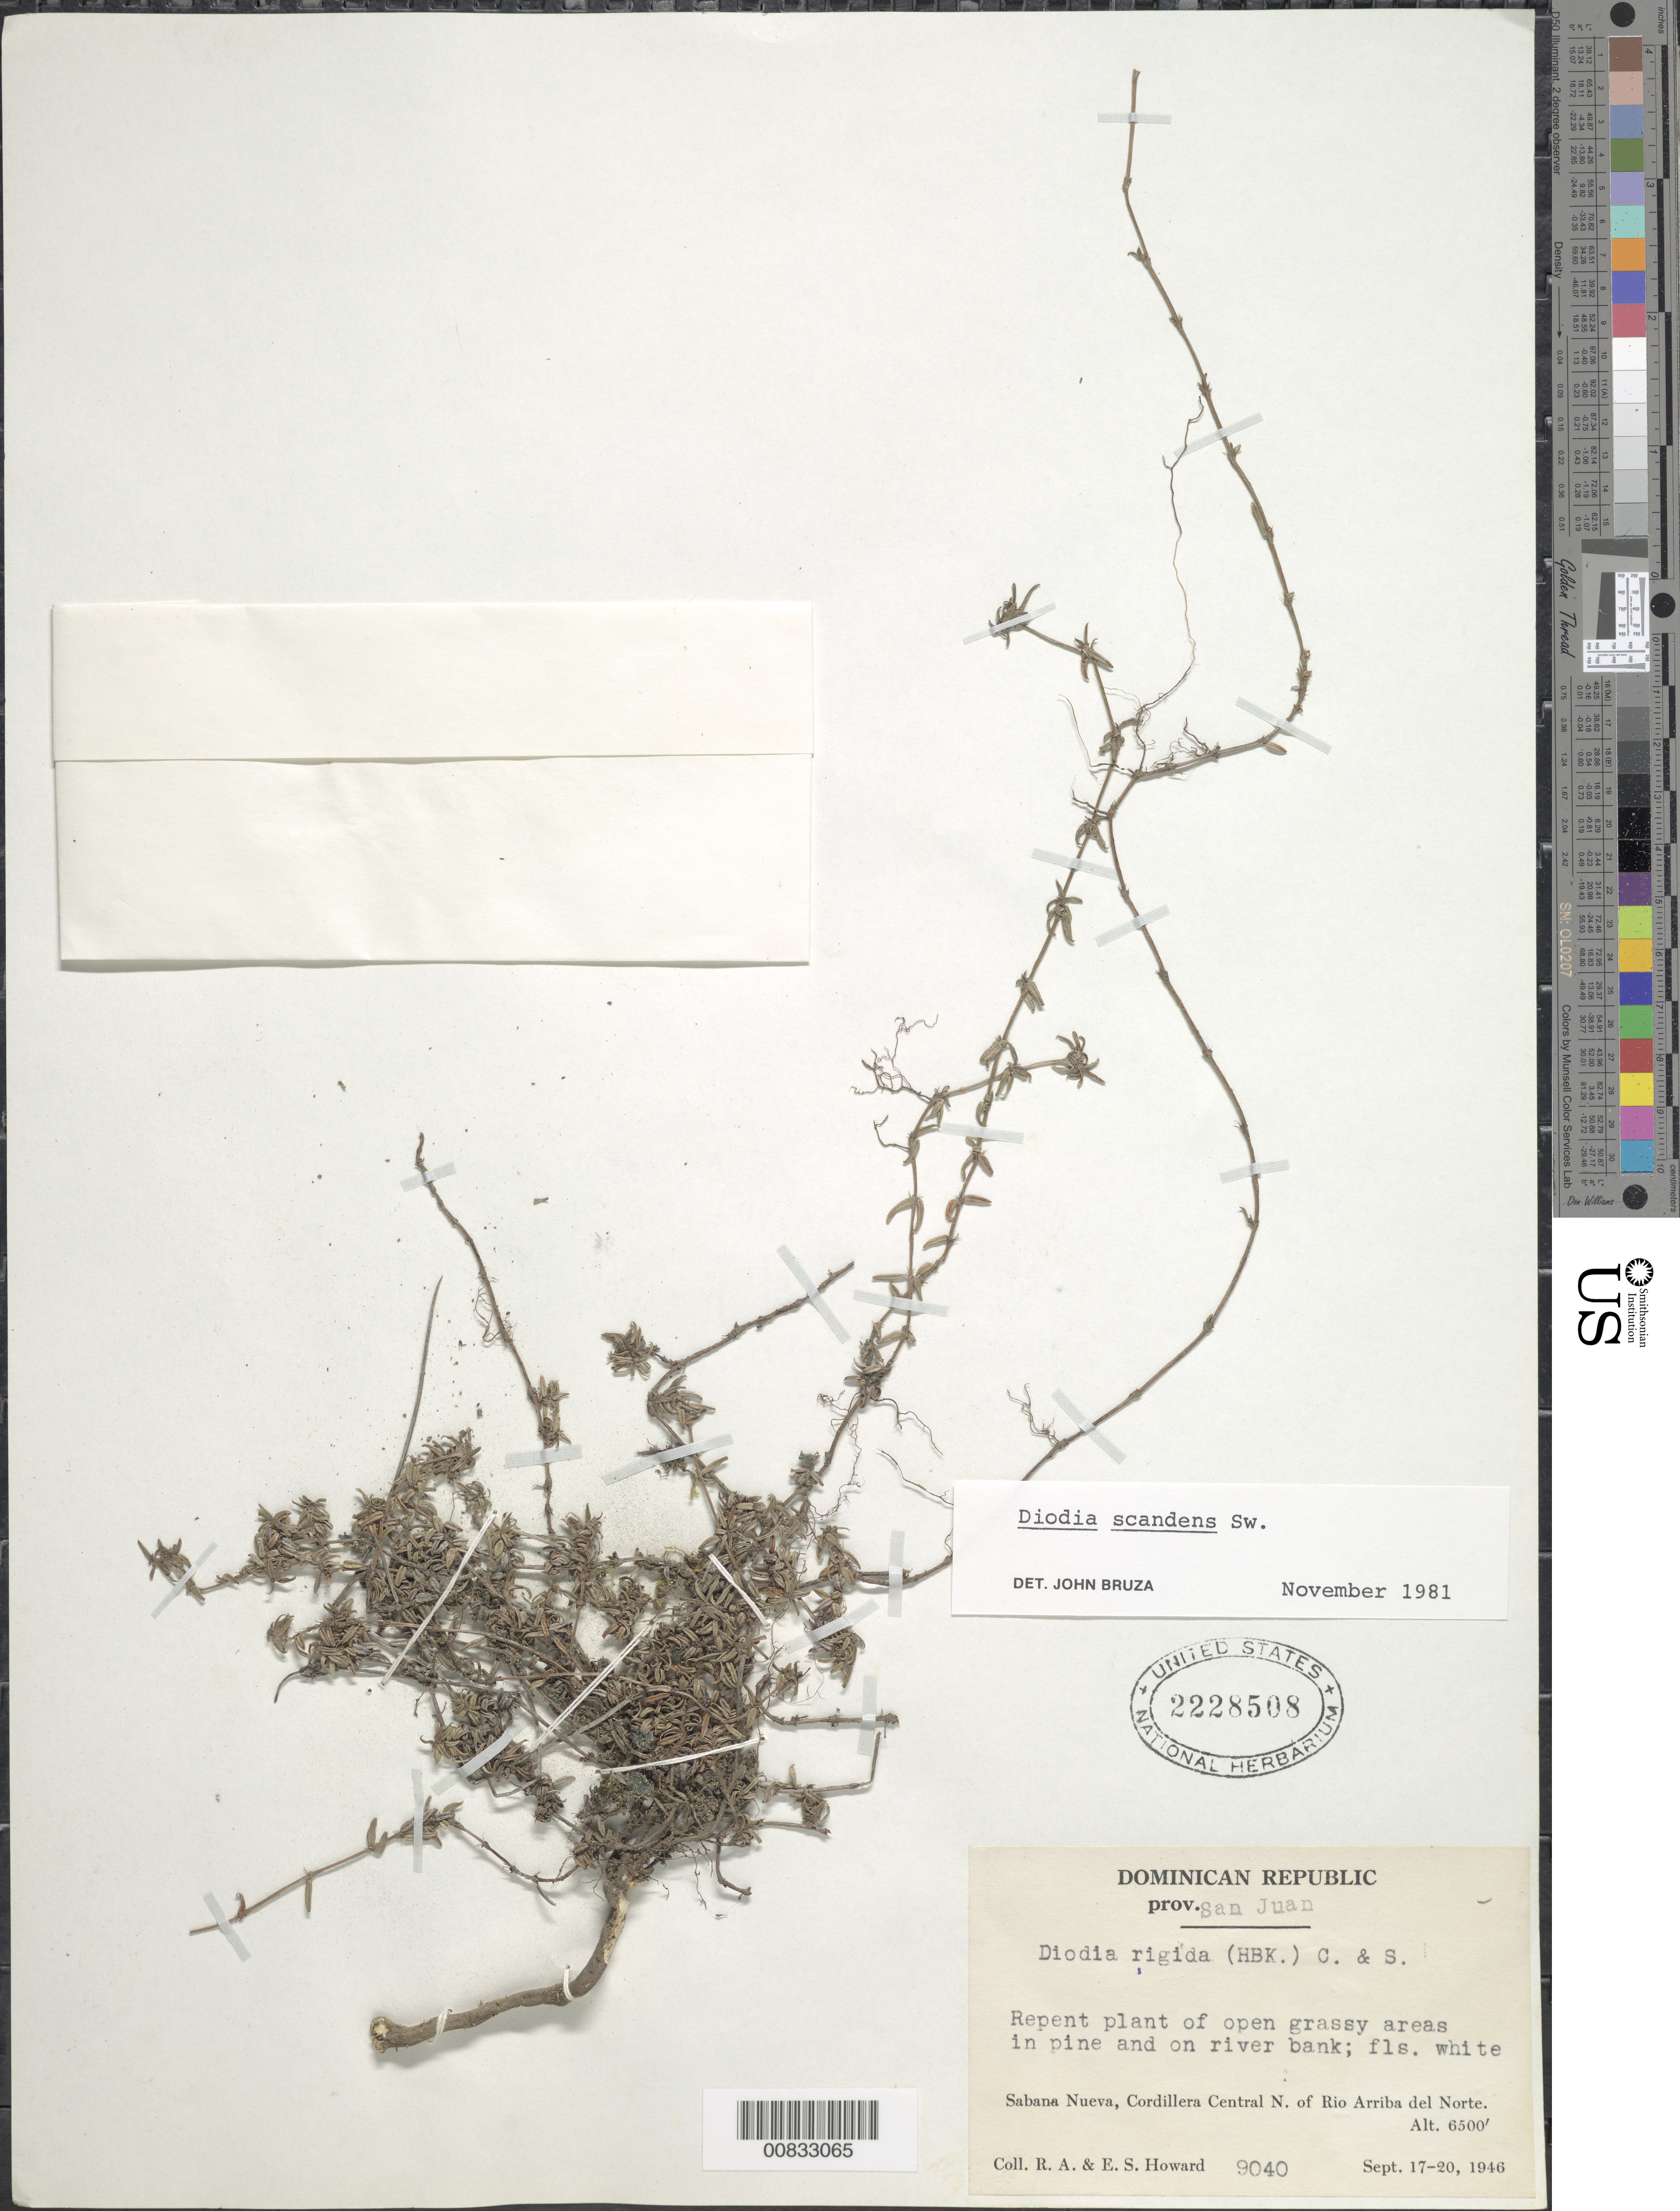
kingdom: Plantae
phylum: Tracheophyta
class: Magnoliopsida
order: Gentianales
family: Rubiaceae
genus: Diodia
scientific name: Diodia scandens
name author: Sw.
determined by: Bruza, J.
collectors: R. A. Howard & E. S. Howard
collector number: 9040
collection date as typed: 17 Sep 1946 to 20 Sep 1946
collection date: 1946-09-17/1946-09-20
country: Dominican Republic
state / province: San Juan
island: Hispaniola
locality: Sabana Nueva, Cordillera Central, N or Rio Arriba del Norte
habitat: Open grassy areas in pine and on river bank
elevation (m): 1981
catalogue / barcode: US 2228508